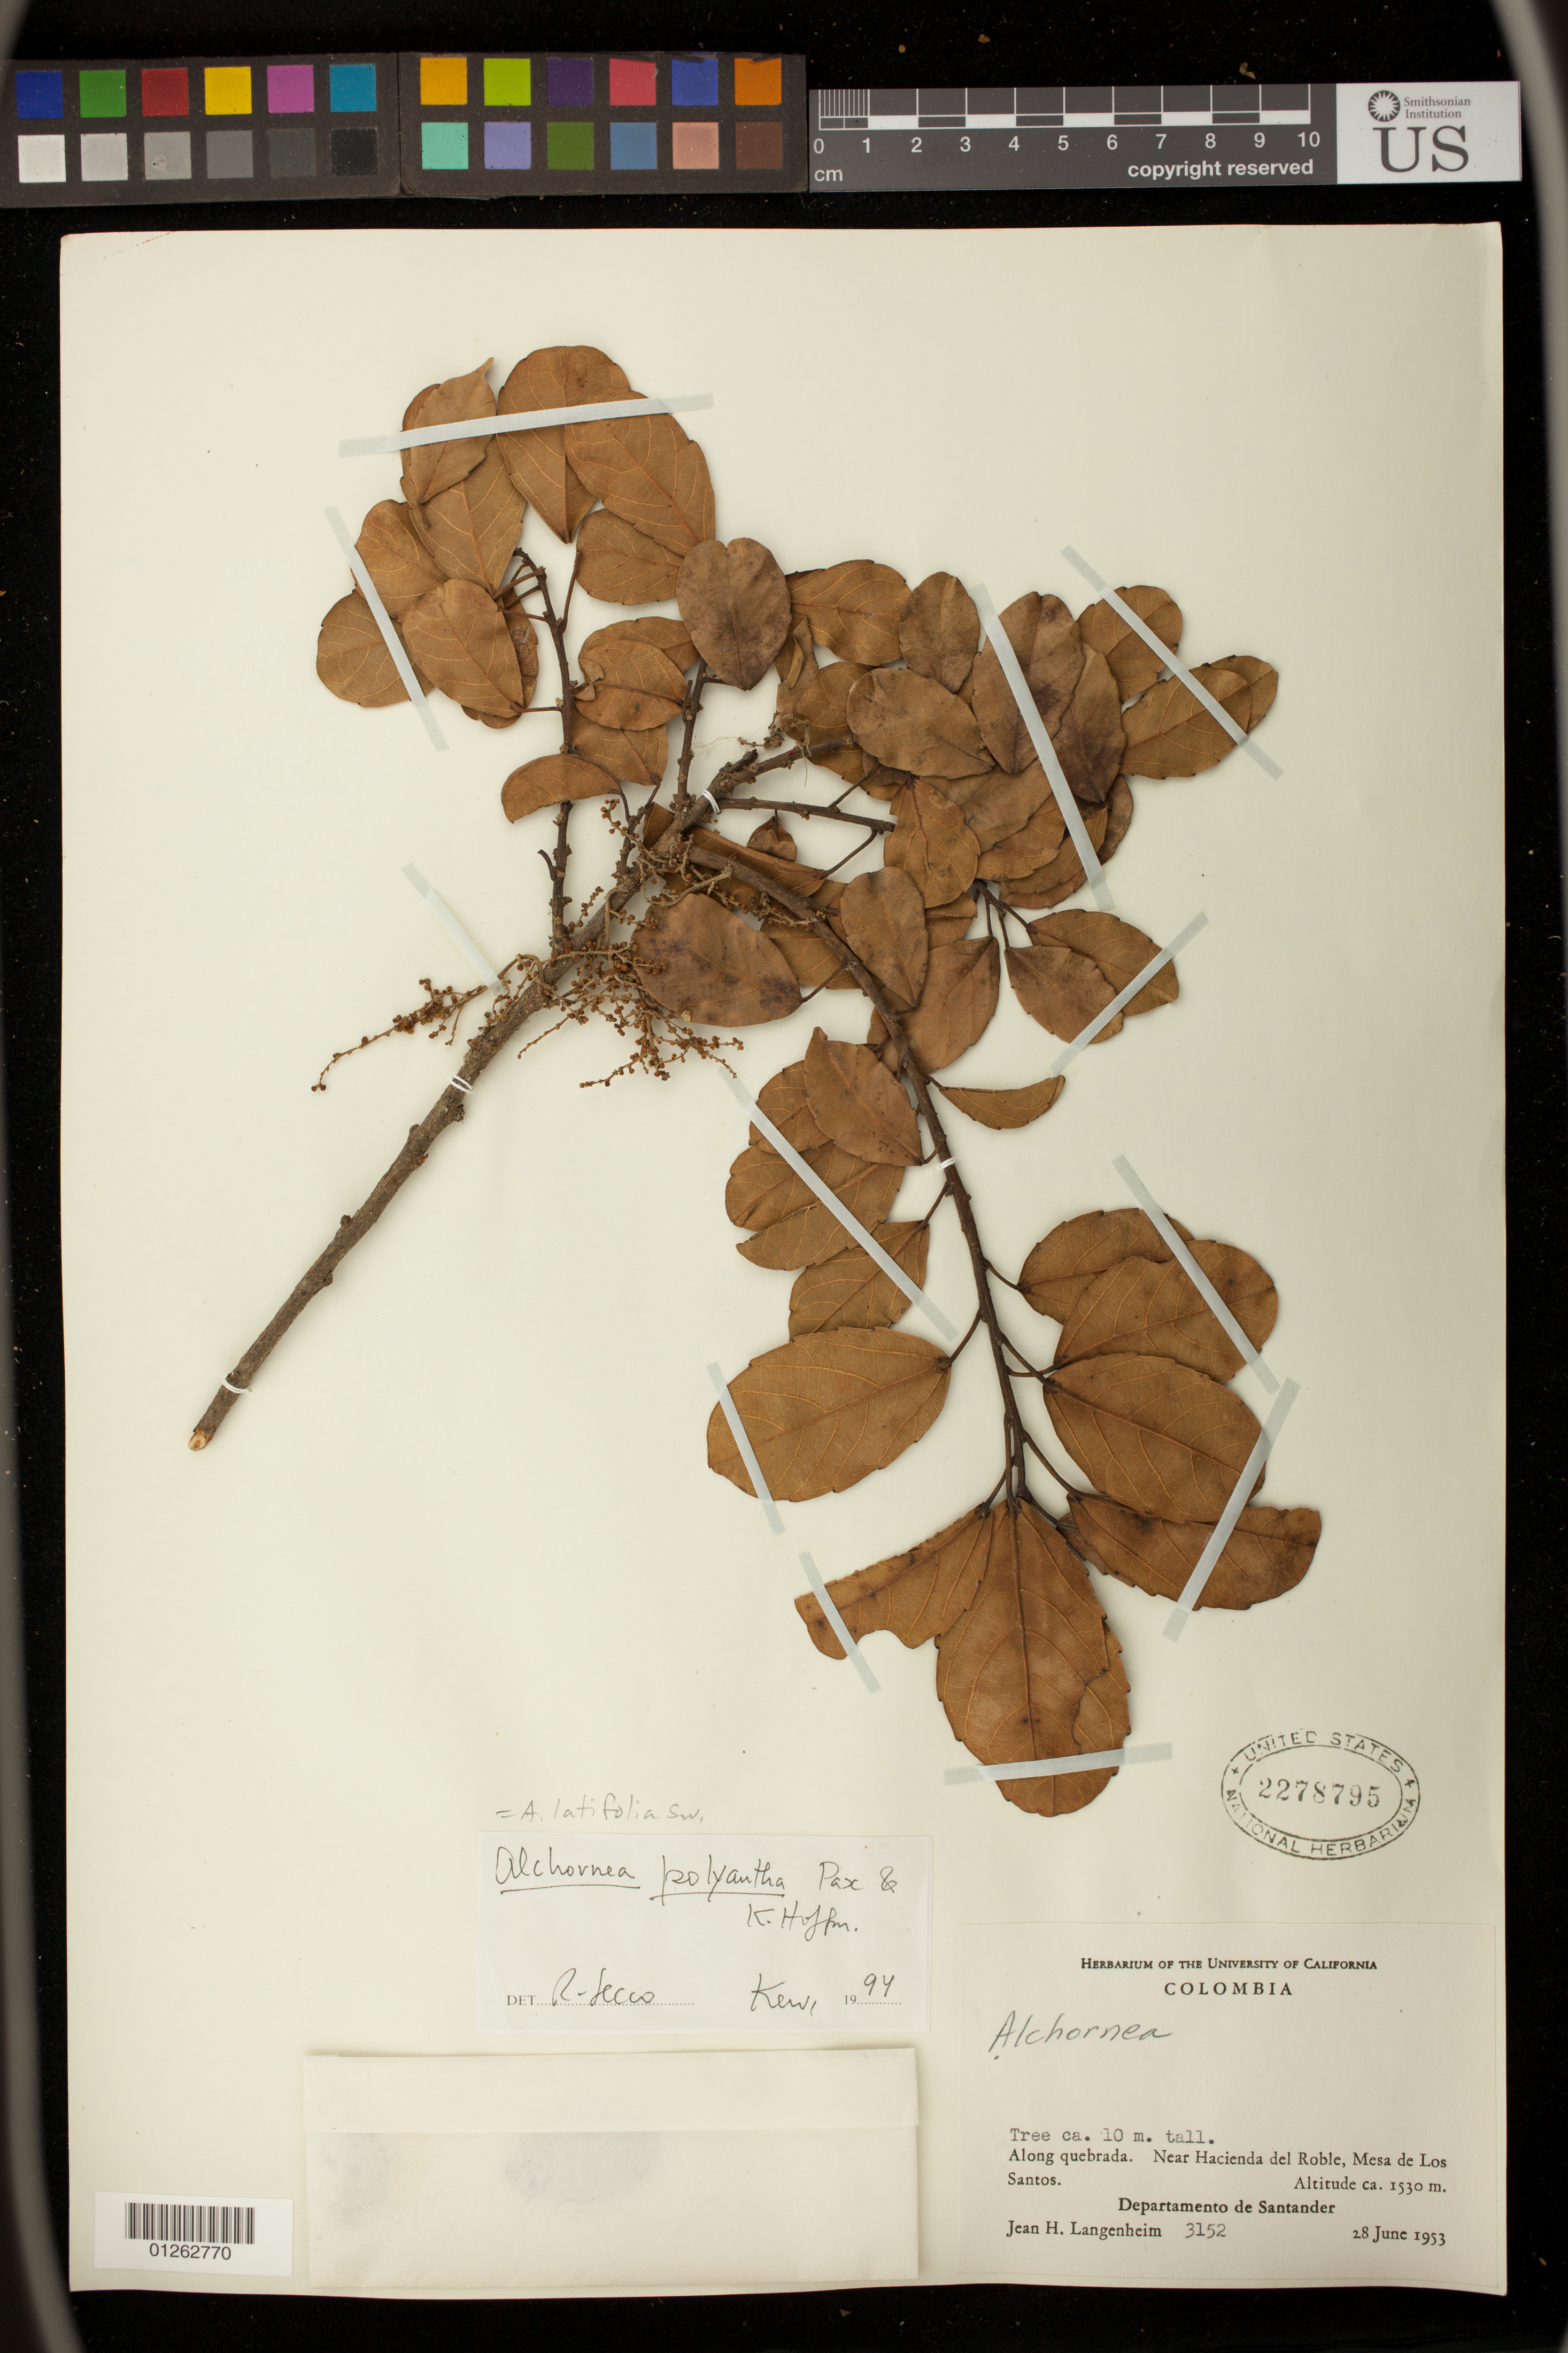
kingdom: Plantae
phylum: Tracheophyta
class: Magnoliopsida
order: Malpighiales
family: Euphorbiaceae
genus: Alchornea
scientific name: Alchornea latifolia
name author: Sw.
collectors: J. H. Langenheim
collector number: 3152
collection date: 1953-06-28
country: Colombia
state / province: Santander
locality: Along quebrada. Near Hacienda del Roble, Mesa de Los Santos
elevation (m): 1530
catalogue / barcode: US 2278795